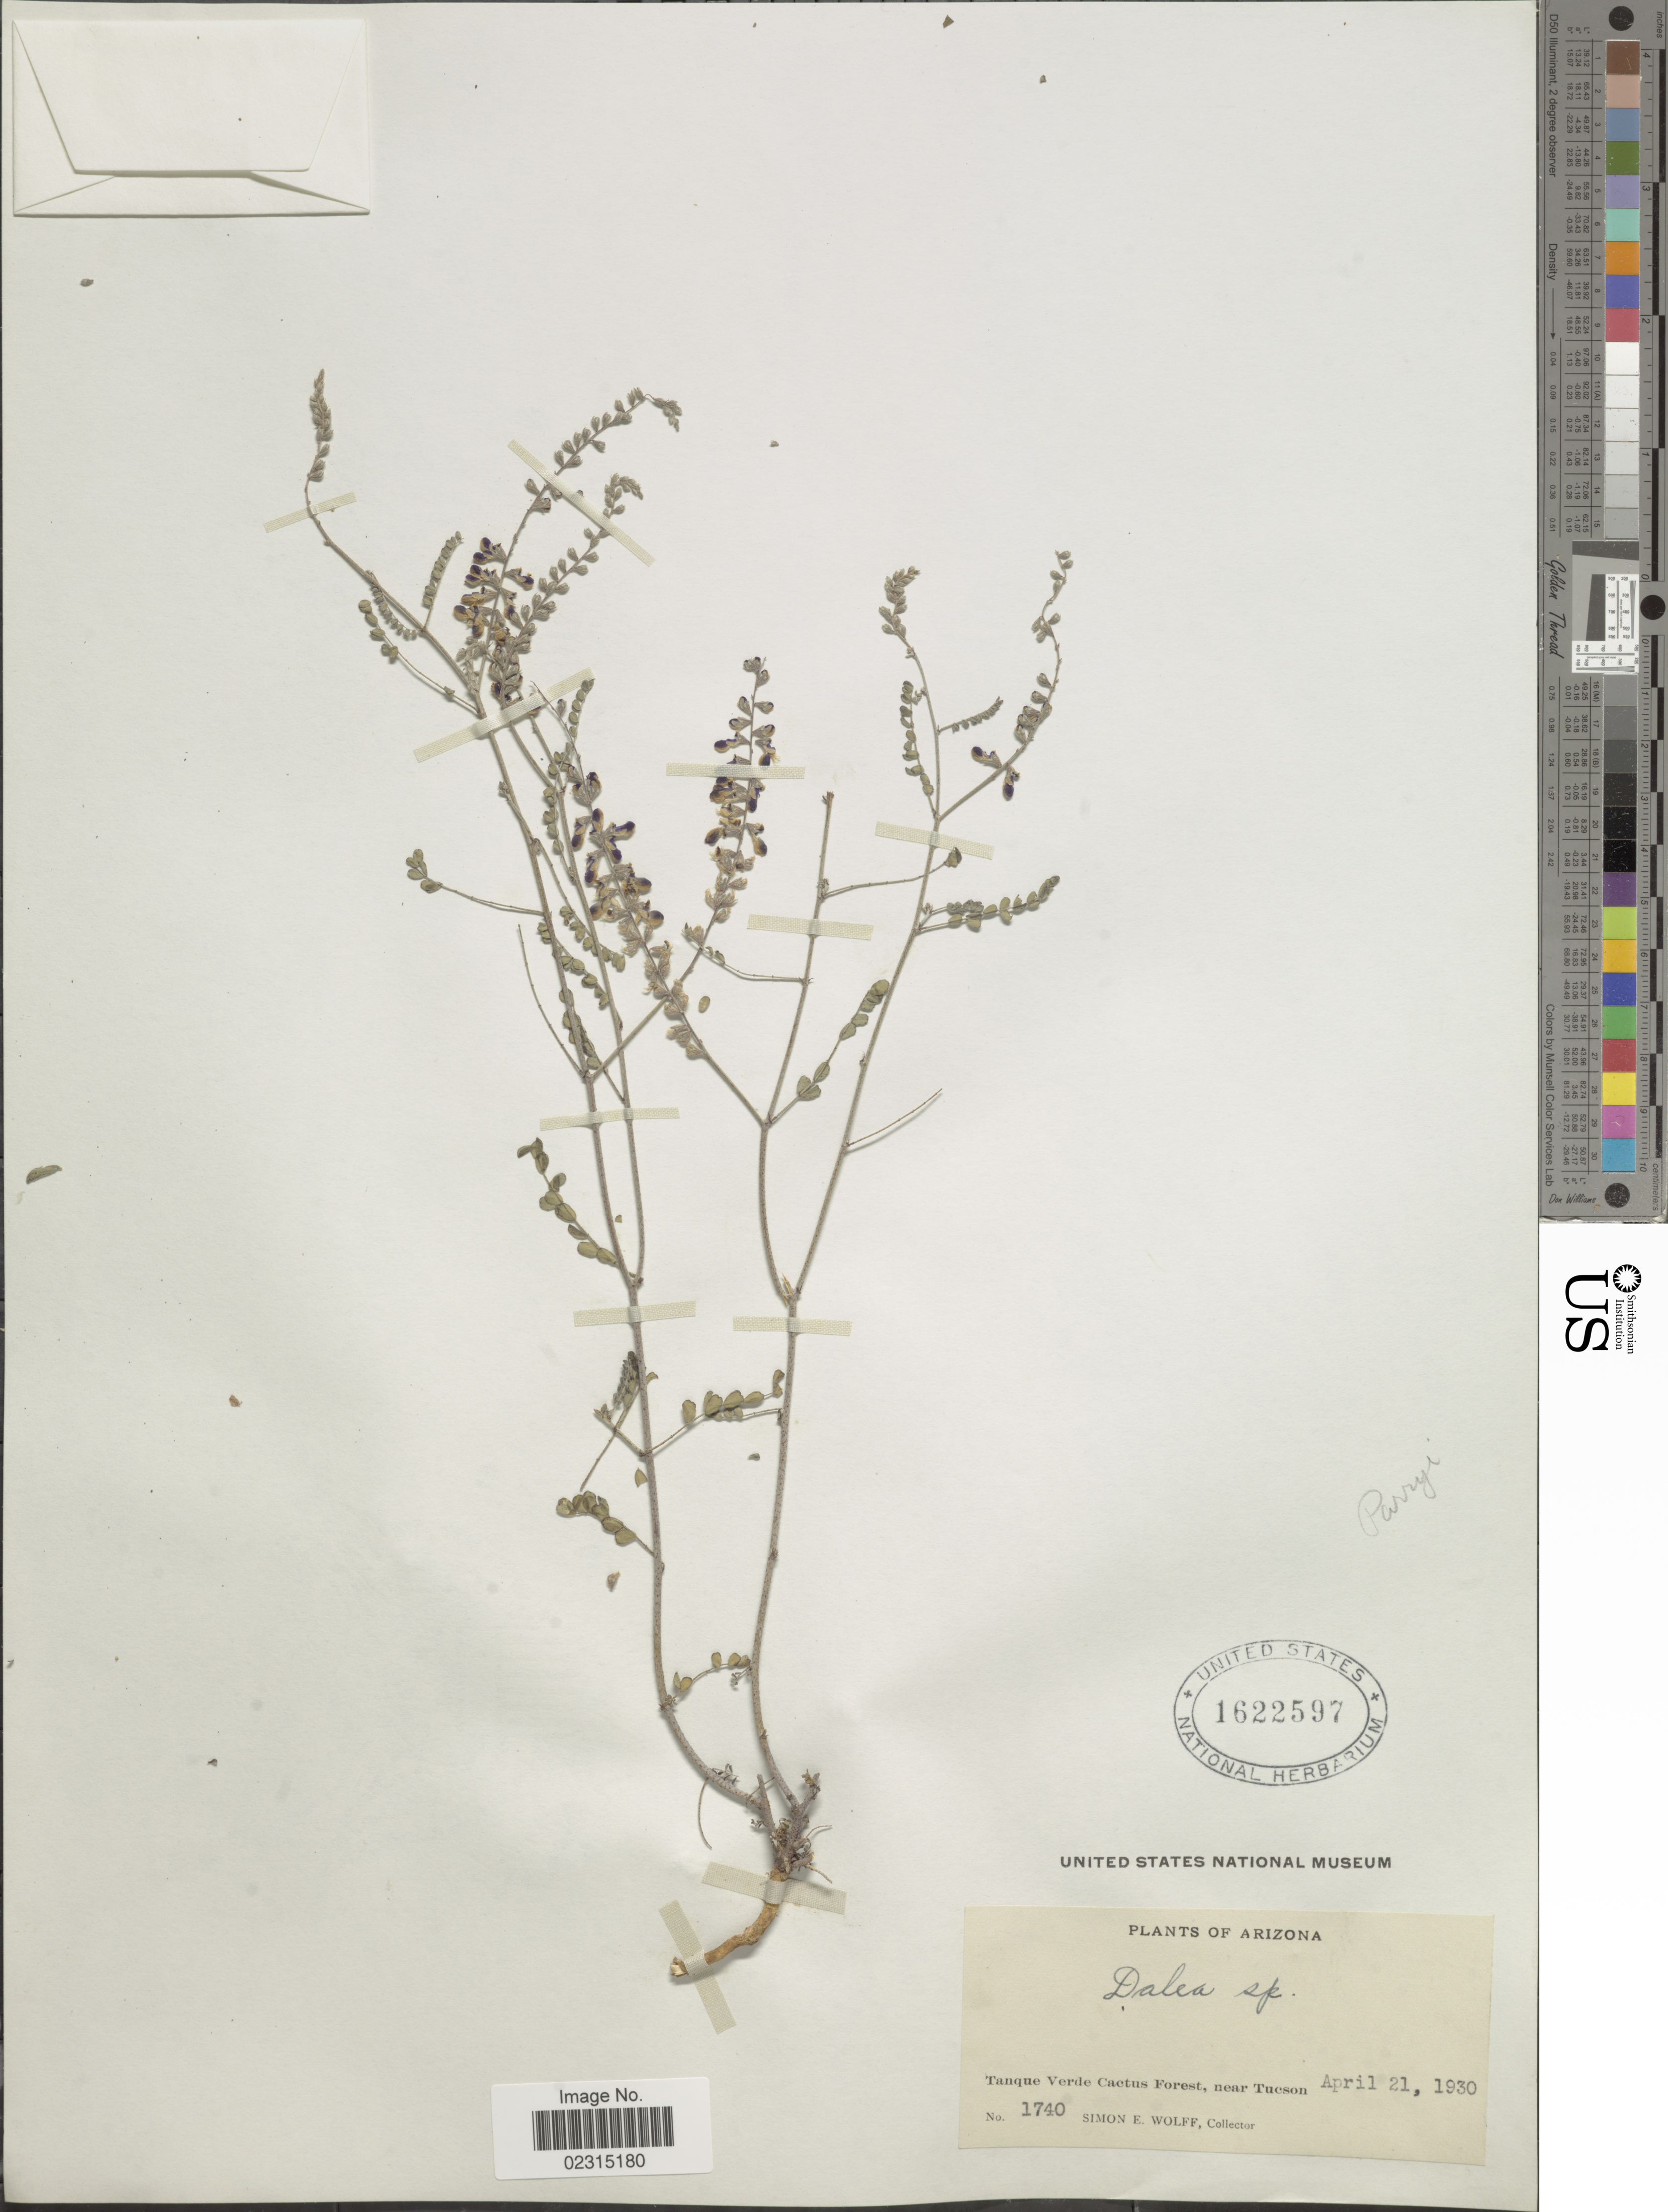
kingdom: Plantae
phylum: Tracheophyta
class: Magnoliopsida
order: Fabales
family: Fabaceae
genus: Marina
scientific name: Marina parryi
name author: (Torr. & A. Gray) Barneby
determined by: Strong, Mark T., (BOT), Smithsonian Institution - National Museum of Natural History (UNITED STATES)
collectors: S. E. Wolff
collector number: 1740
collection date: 1930-04-21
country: United States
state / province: Arizona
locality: Tanque Verde Cactus Forest, near Tucsom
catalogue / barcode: US 1622597